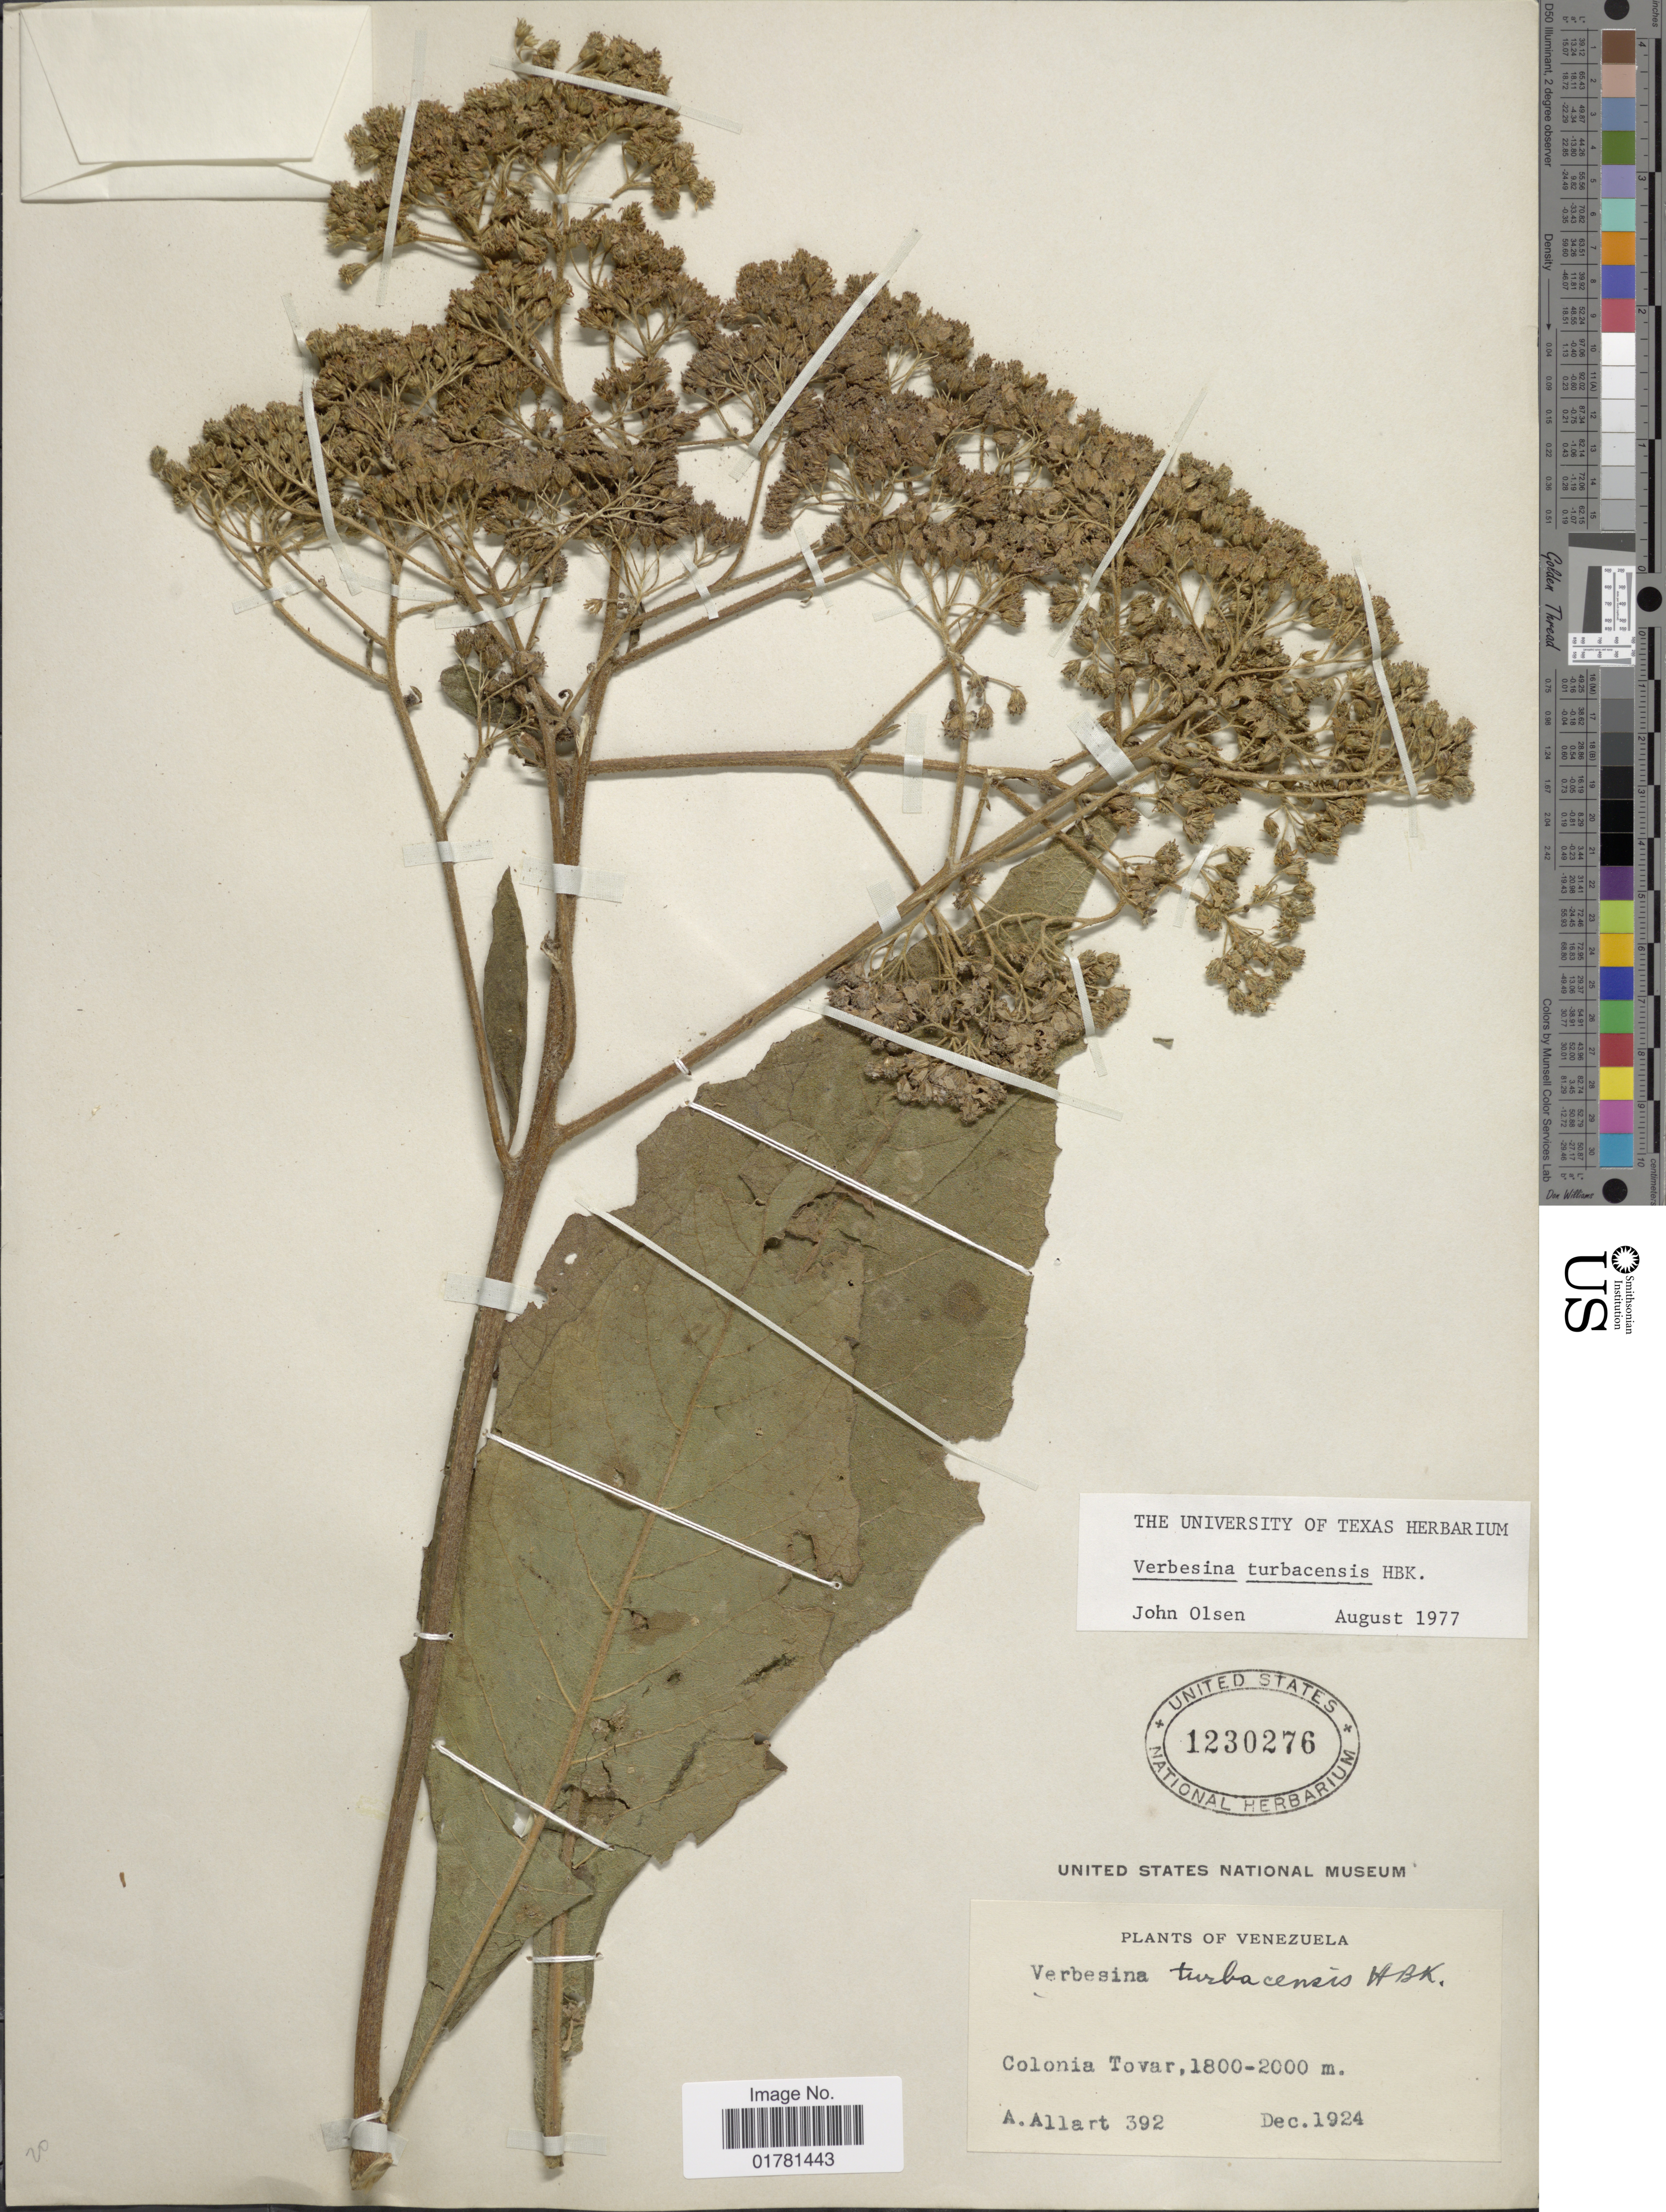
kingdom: Plantae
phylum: Tracheophyta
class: Magnoliopsida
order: Asterales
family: Asteraceae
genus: Verbesina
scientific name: Verbesina turbacensis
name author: Kunth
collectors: A. Allart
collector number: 392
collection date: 1924-12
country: Venezuela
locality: Colonia Tovar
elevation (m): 1800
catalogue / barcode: US 1230276